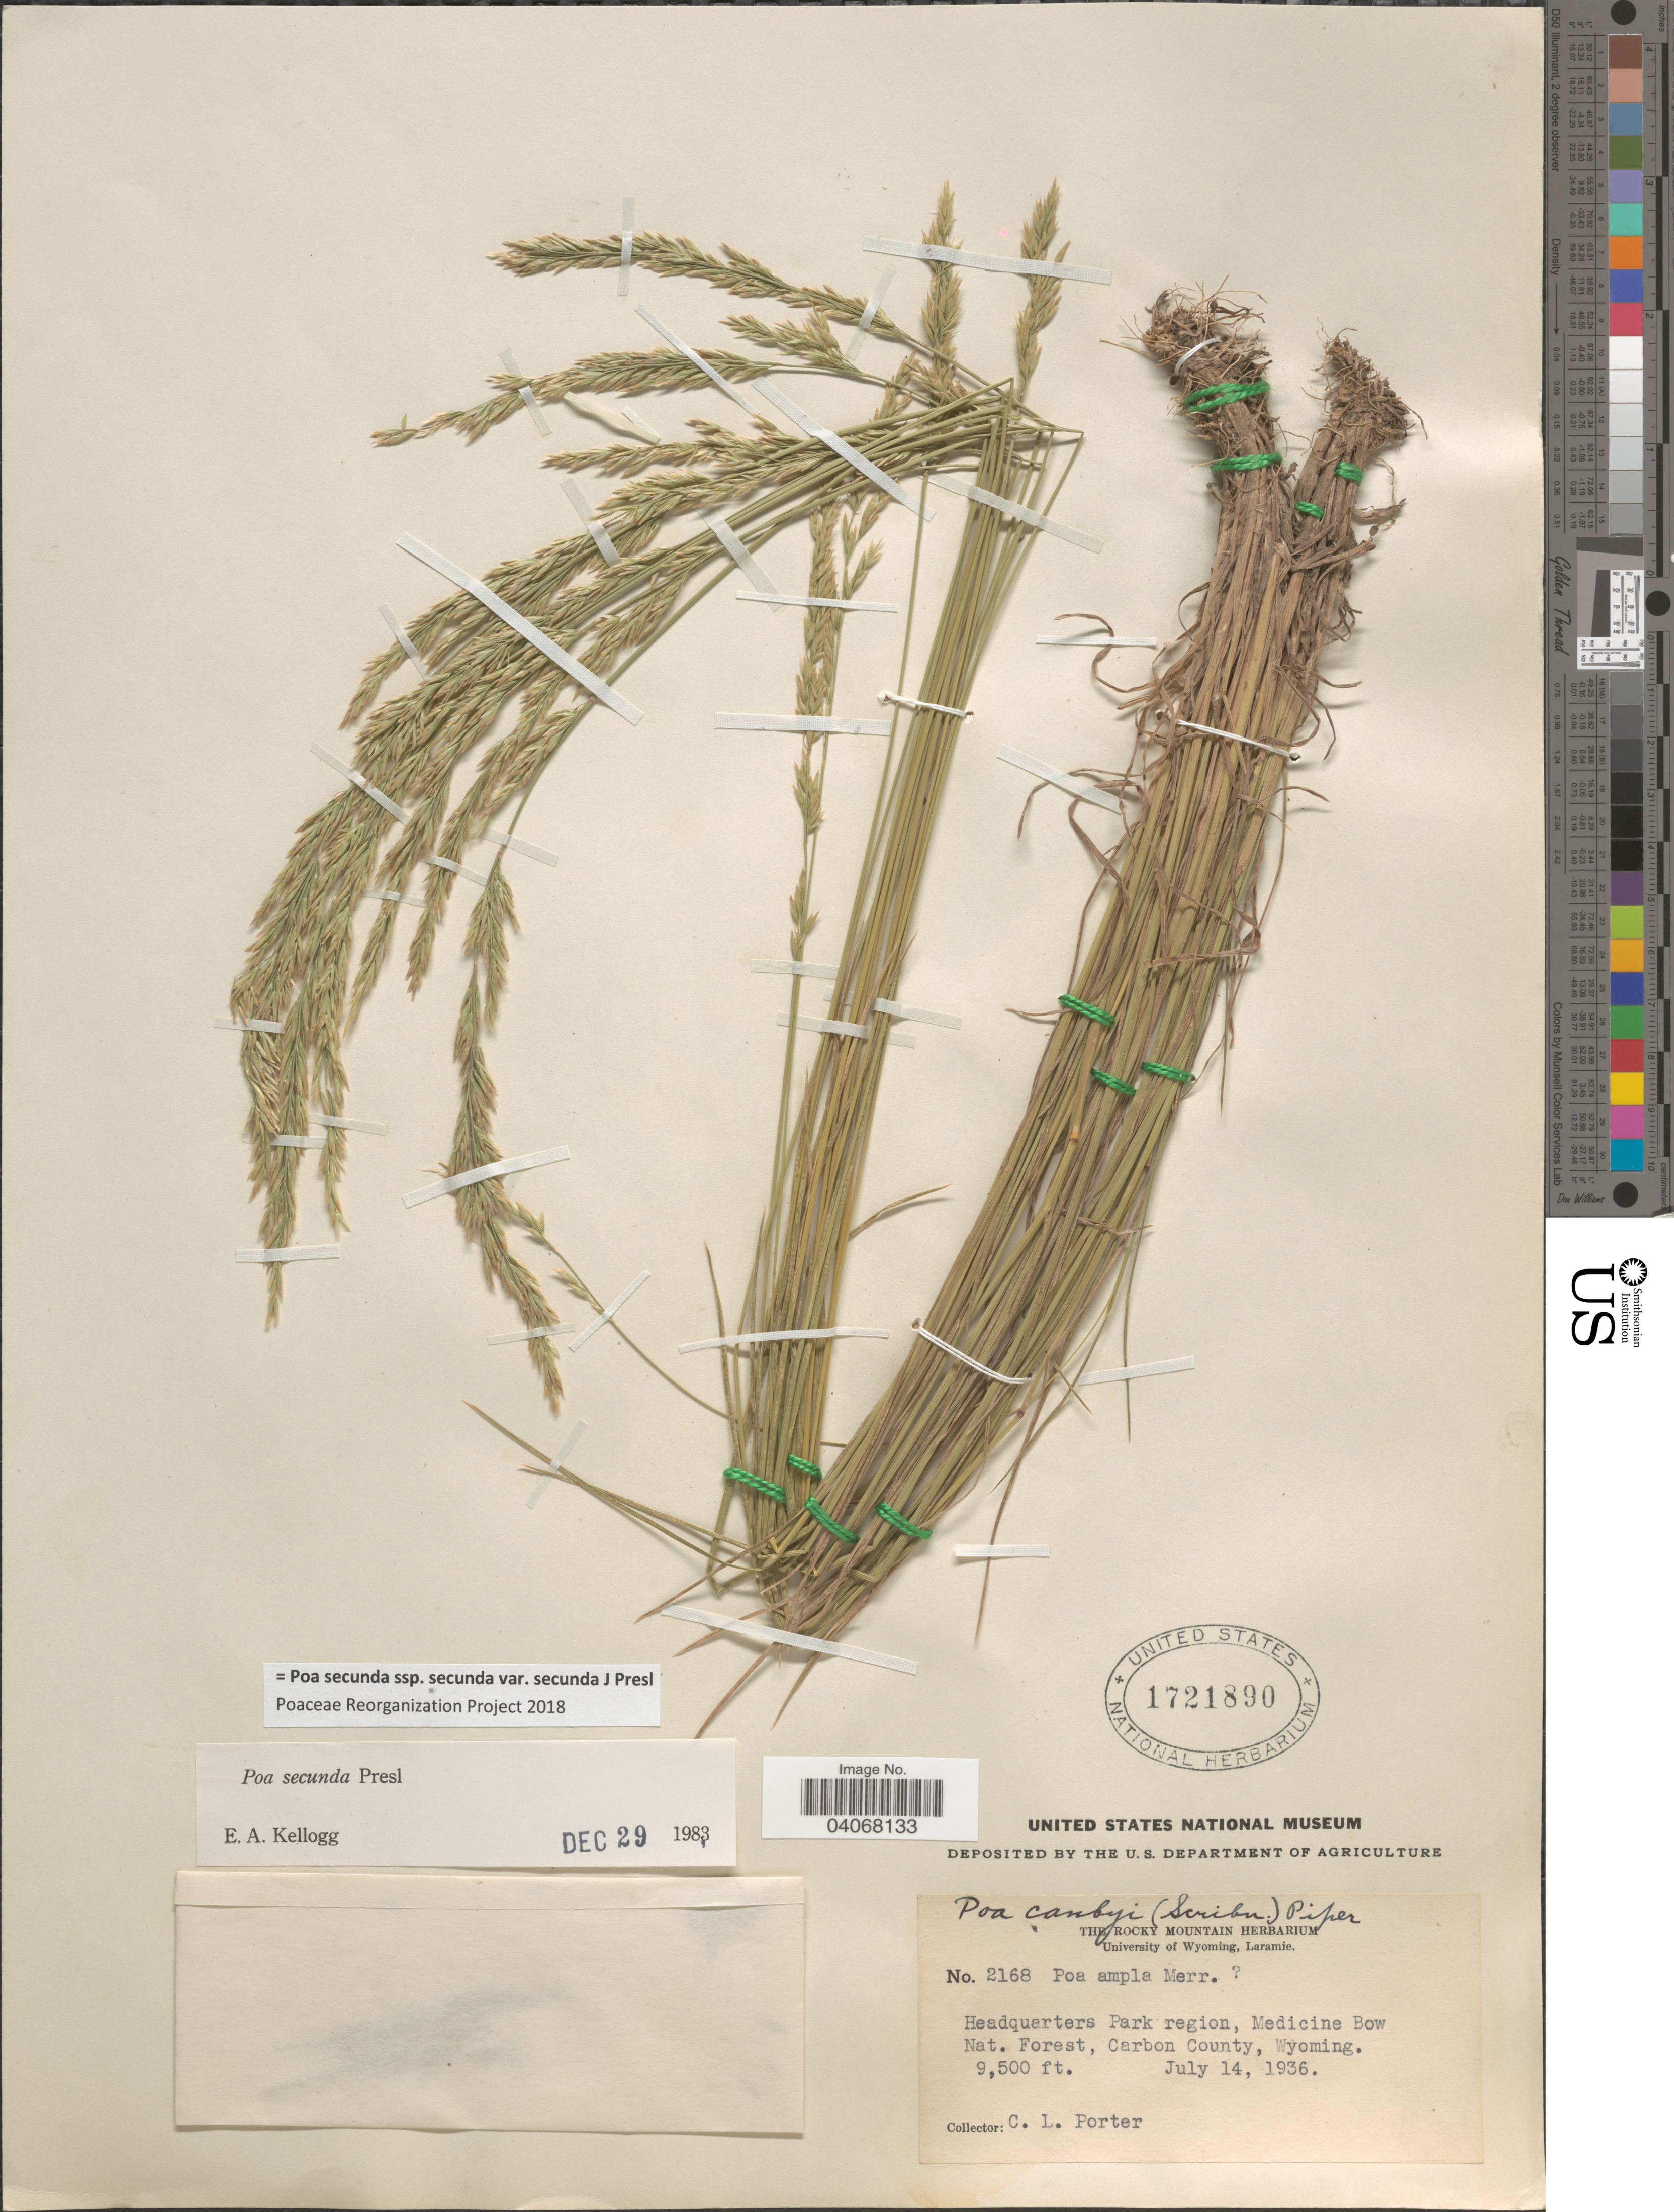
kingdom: Plantae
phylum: Tracheophyta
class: Liliopsida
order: Poales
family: Poaceae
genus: Poa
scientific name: Poa secunda subsp. secunda var. secunda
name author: J. Presl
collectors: C. L. Porter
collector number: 2168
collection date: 1936-07-14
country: United States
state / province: Wyoming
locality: Headquarters Park region, Medicine Bow Nat. Forest, Carbon County.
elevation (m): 2896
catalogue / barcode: US 1721890